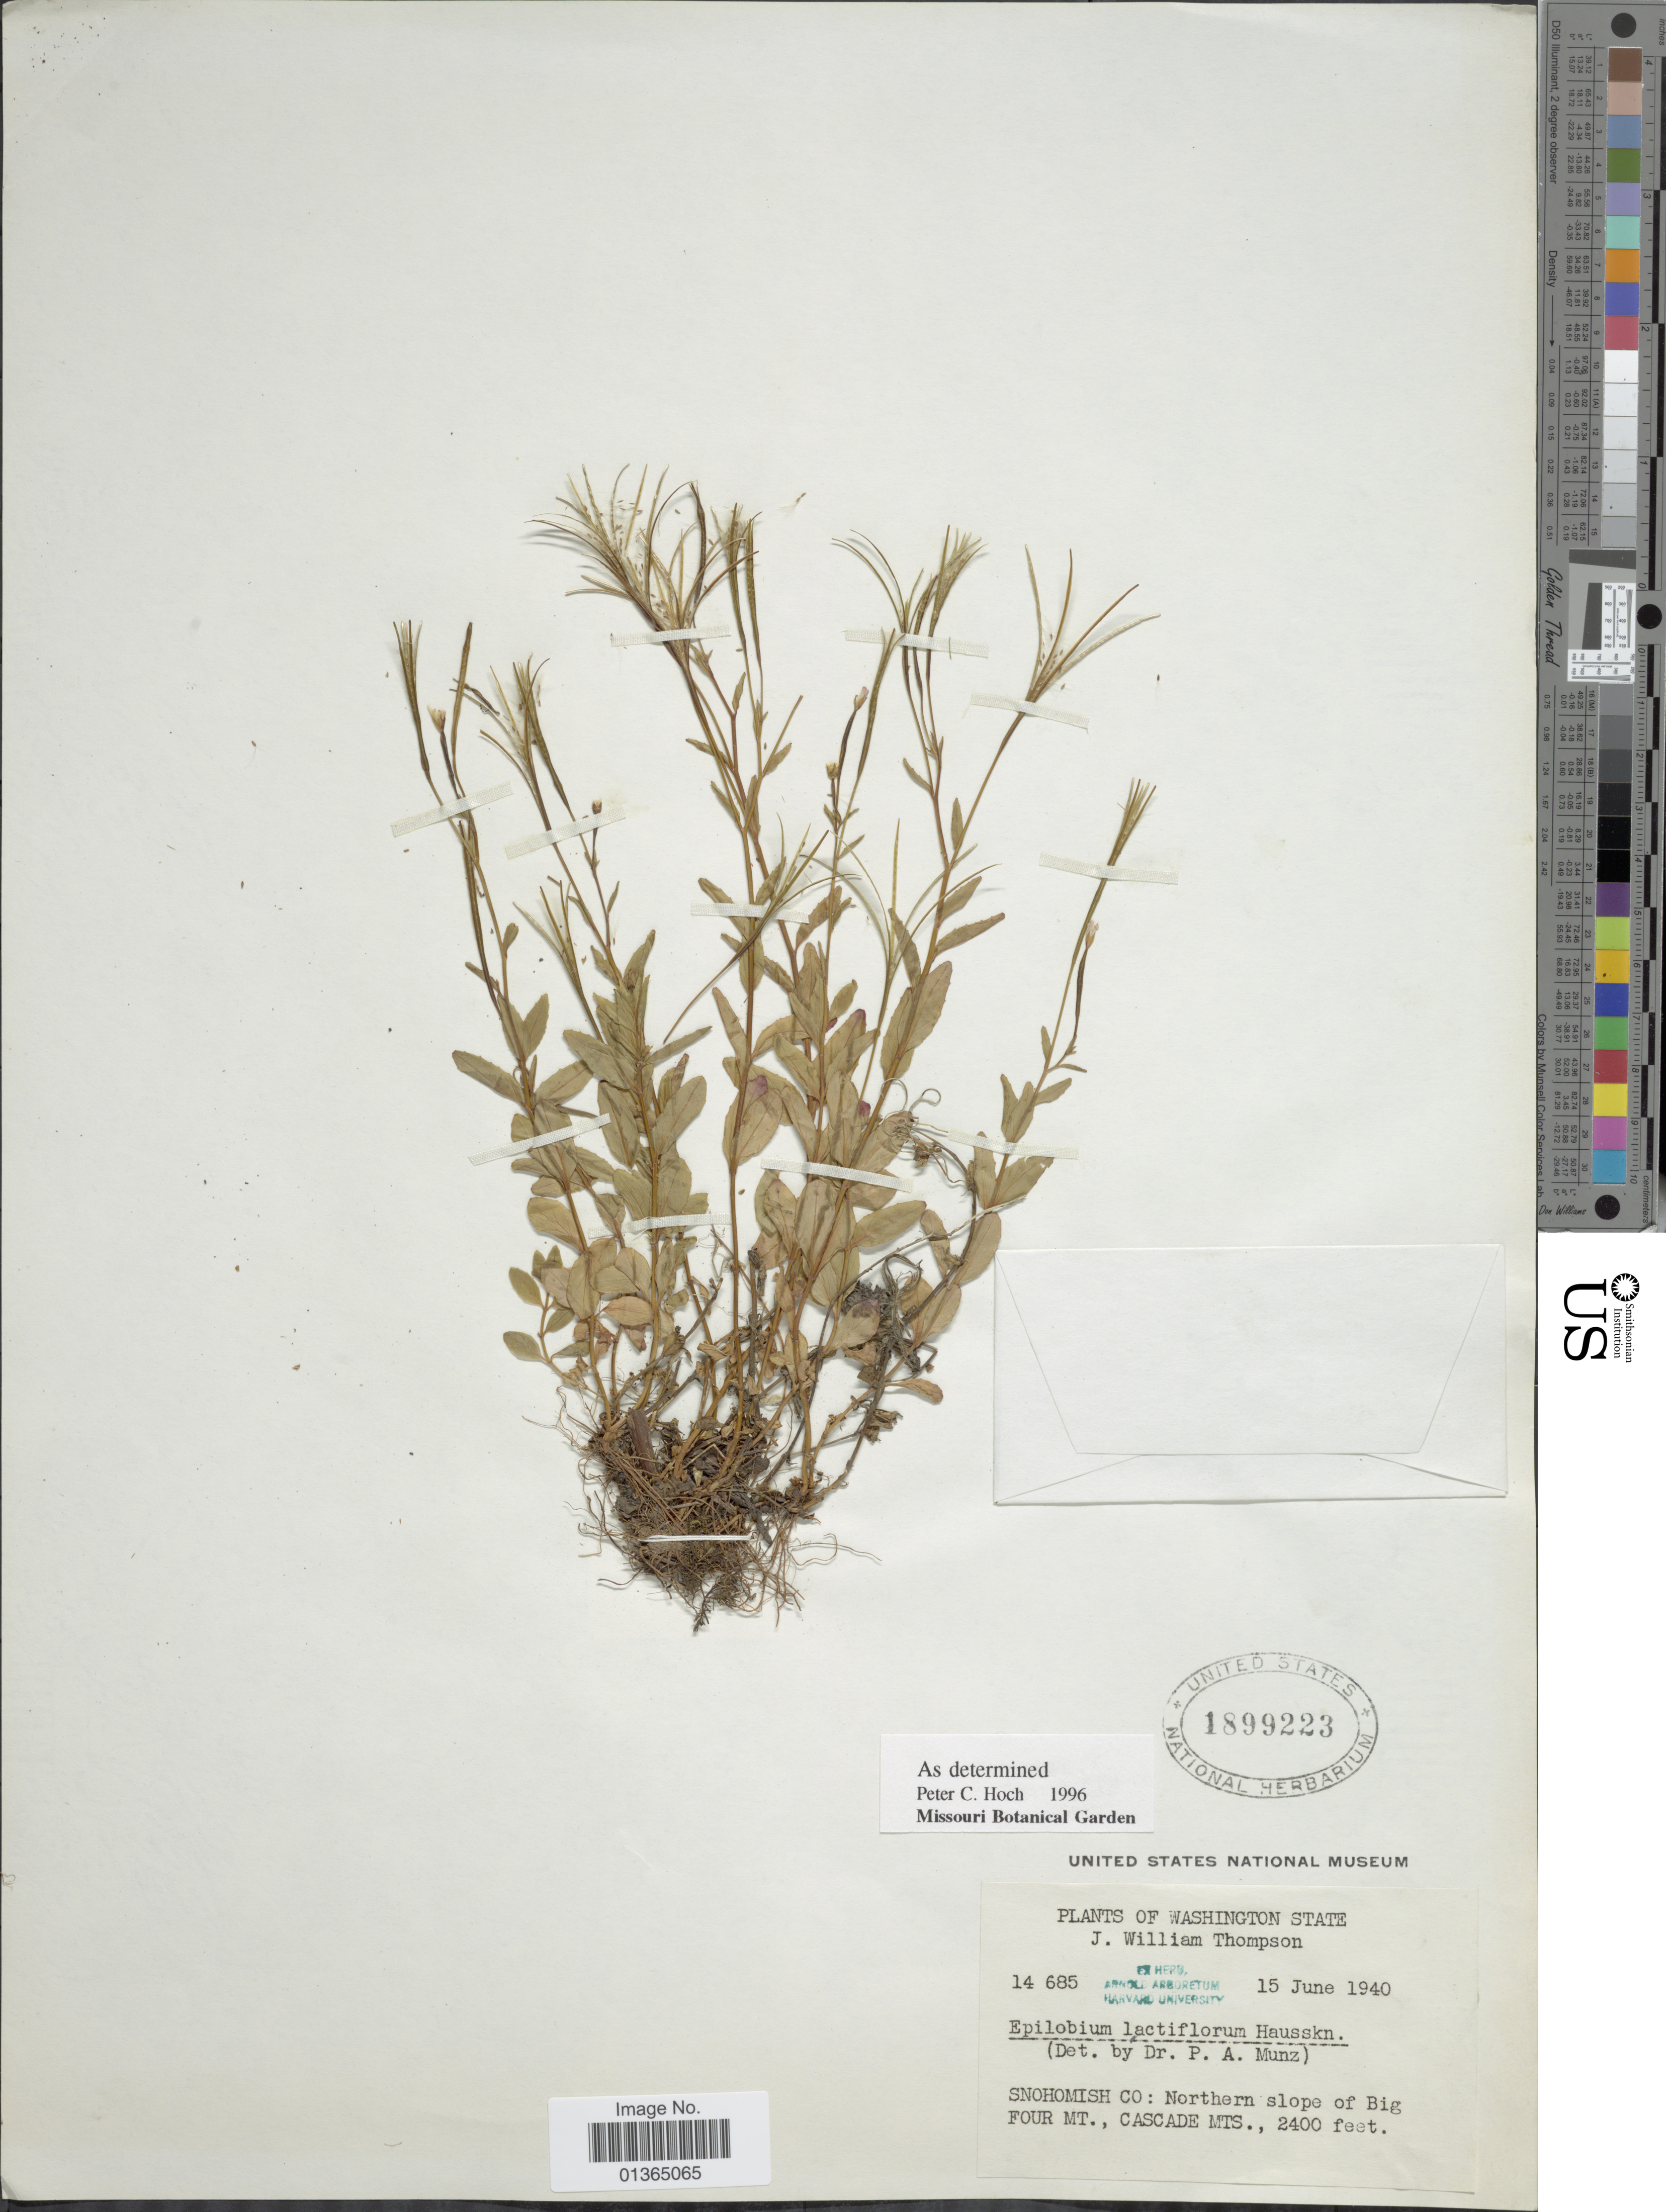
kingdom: Plantae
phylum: Tracheophyta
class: Magnoliopsida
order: Myrtales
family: Onagraceae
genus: Epilobium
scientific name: Epilobium lactiflorum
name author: Hausskn.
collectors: J. W. Thompson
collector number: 14685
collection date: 1940-06-15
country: United States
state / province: Washington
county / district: Snohomish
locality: Snohomish Co: Northern slope of Big Four Mt., Cascade Mts.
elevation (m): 732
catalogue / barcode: US 1899223